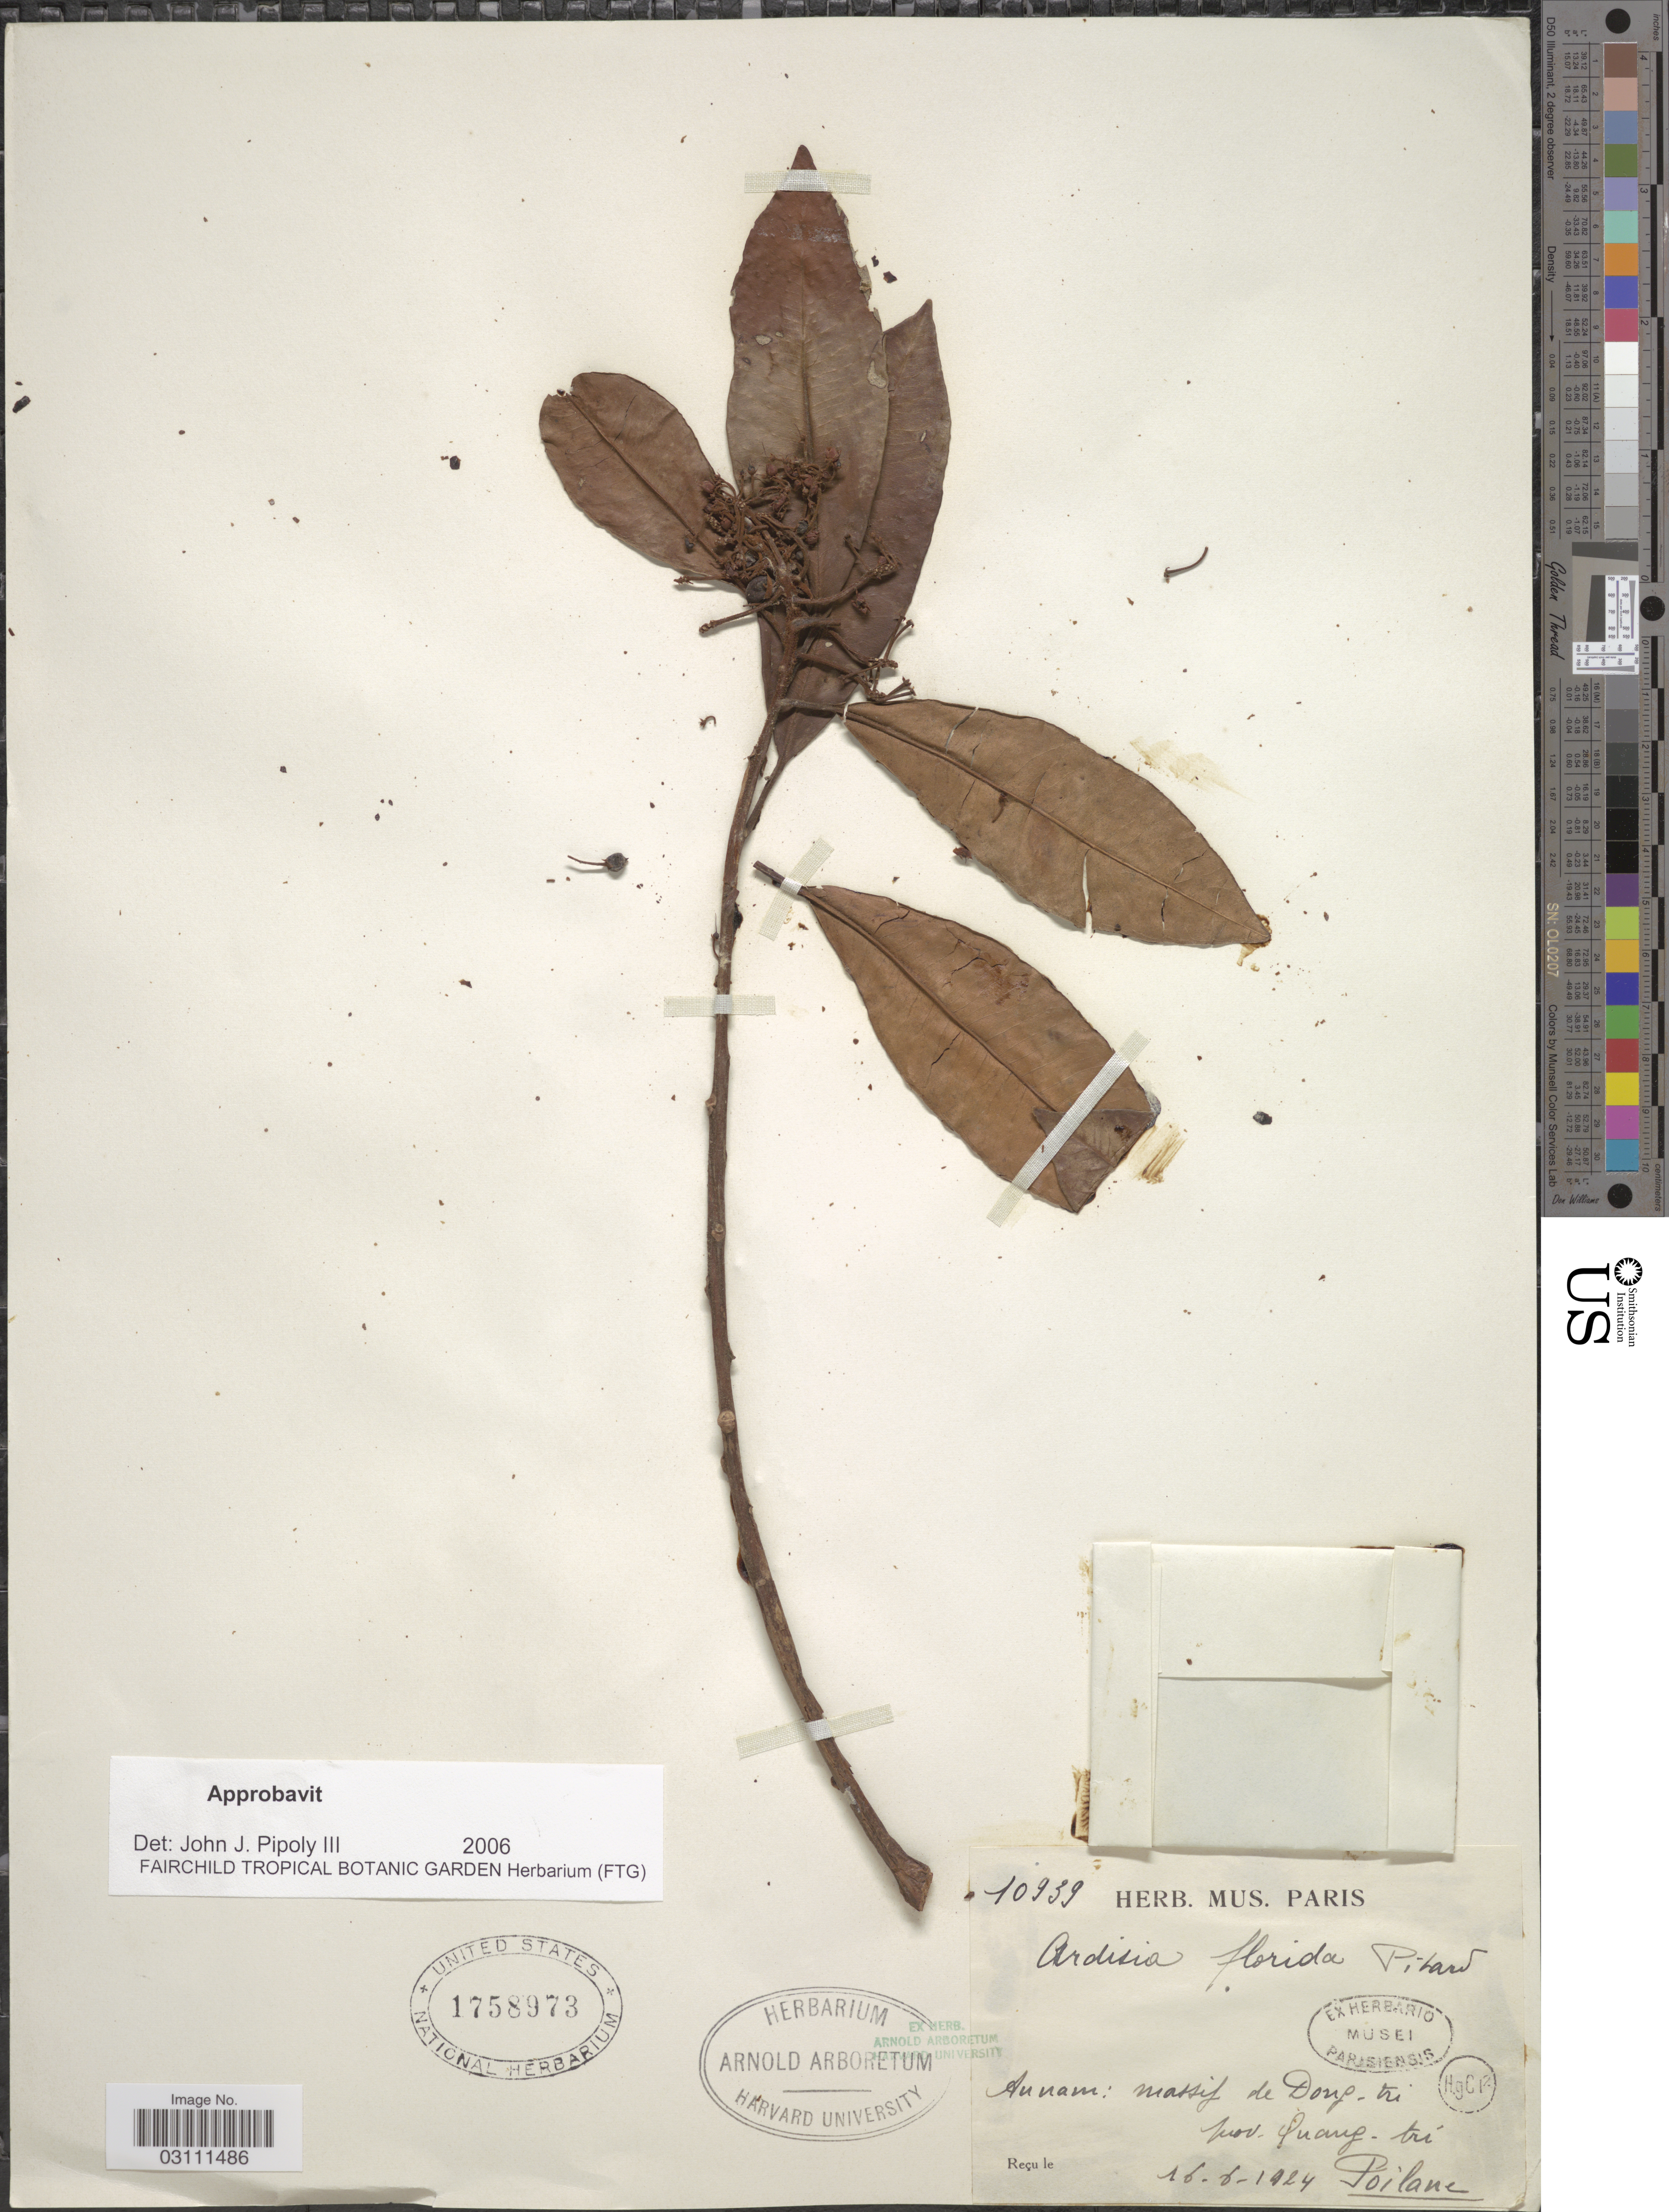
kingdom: Plantae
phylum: Tracheophyta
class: Magnoliopsida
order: Ericales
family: Primulaceae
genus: Ardisia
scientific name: Ardisia florida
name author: Pit.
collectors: -. Poilane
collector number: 10939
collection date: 1924-06-16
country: Vietnam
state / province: Quang Tri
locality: Annam: massif de Dong-tri, prov. Quang-tri.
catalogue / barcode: US 1758973